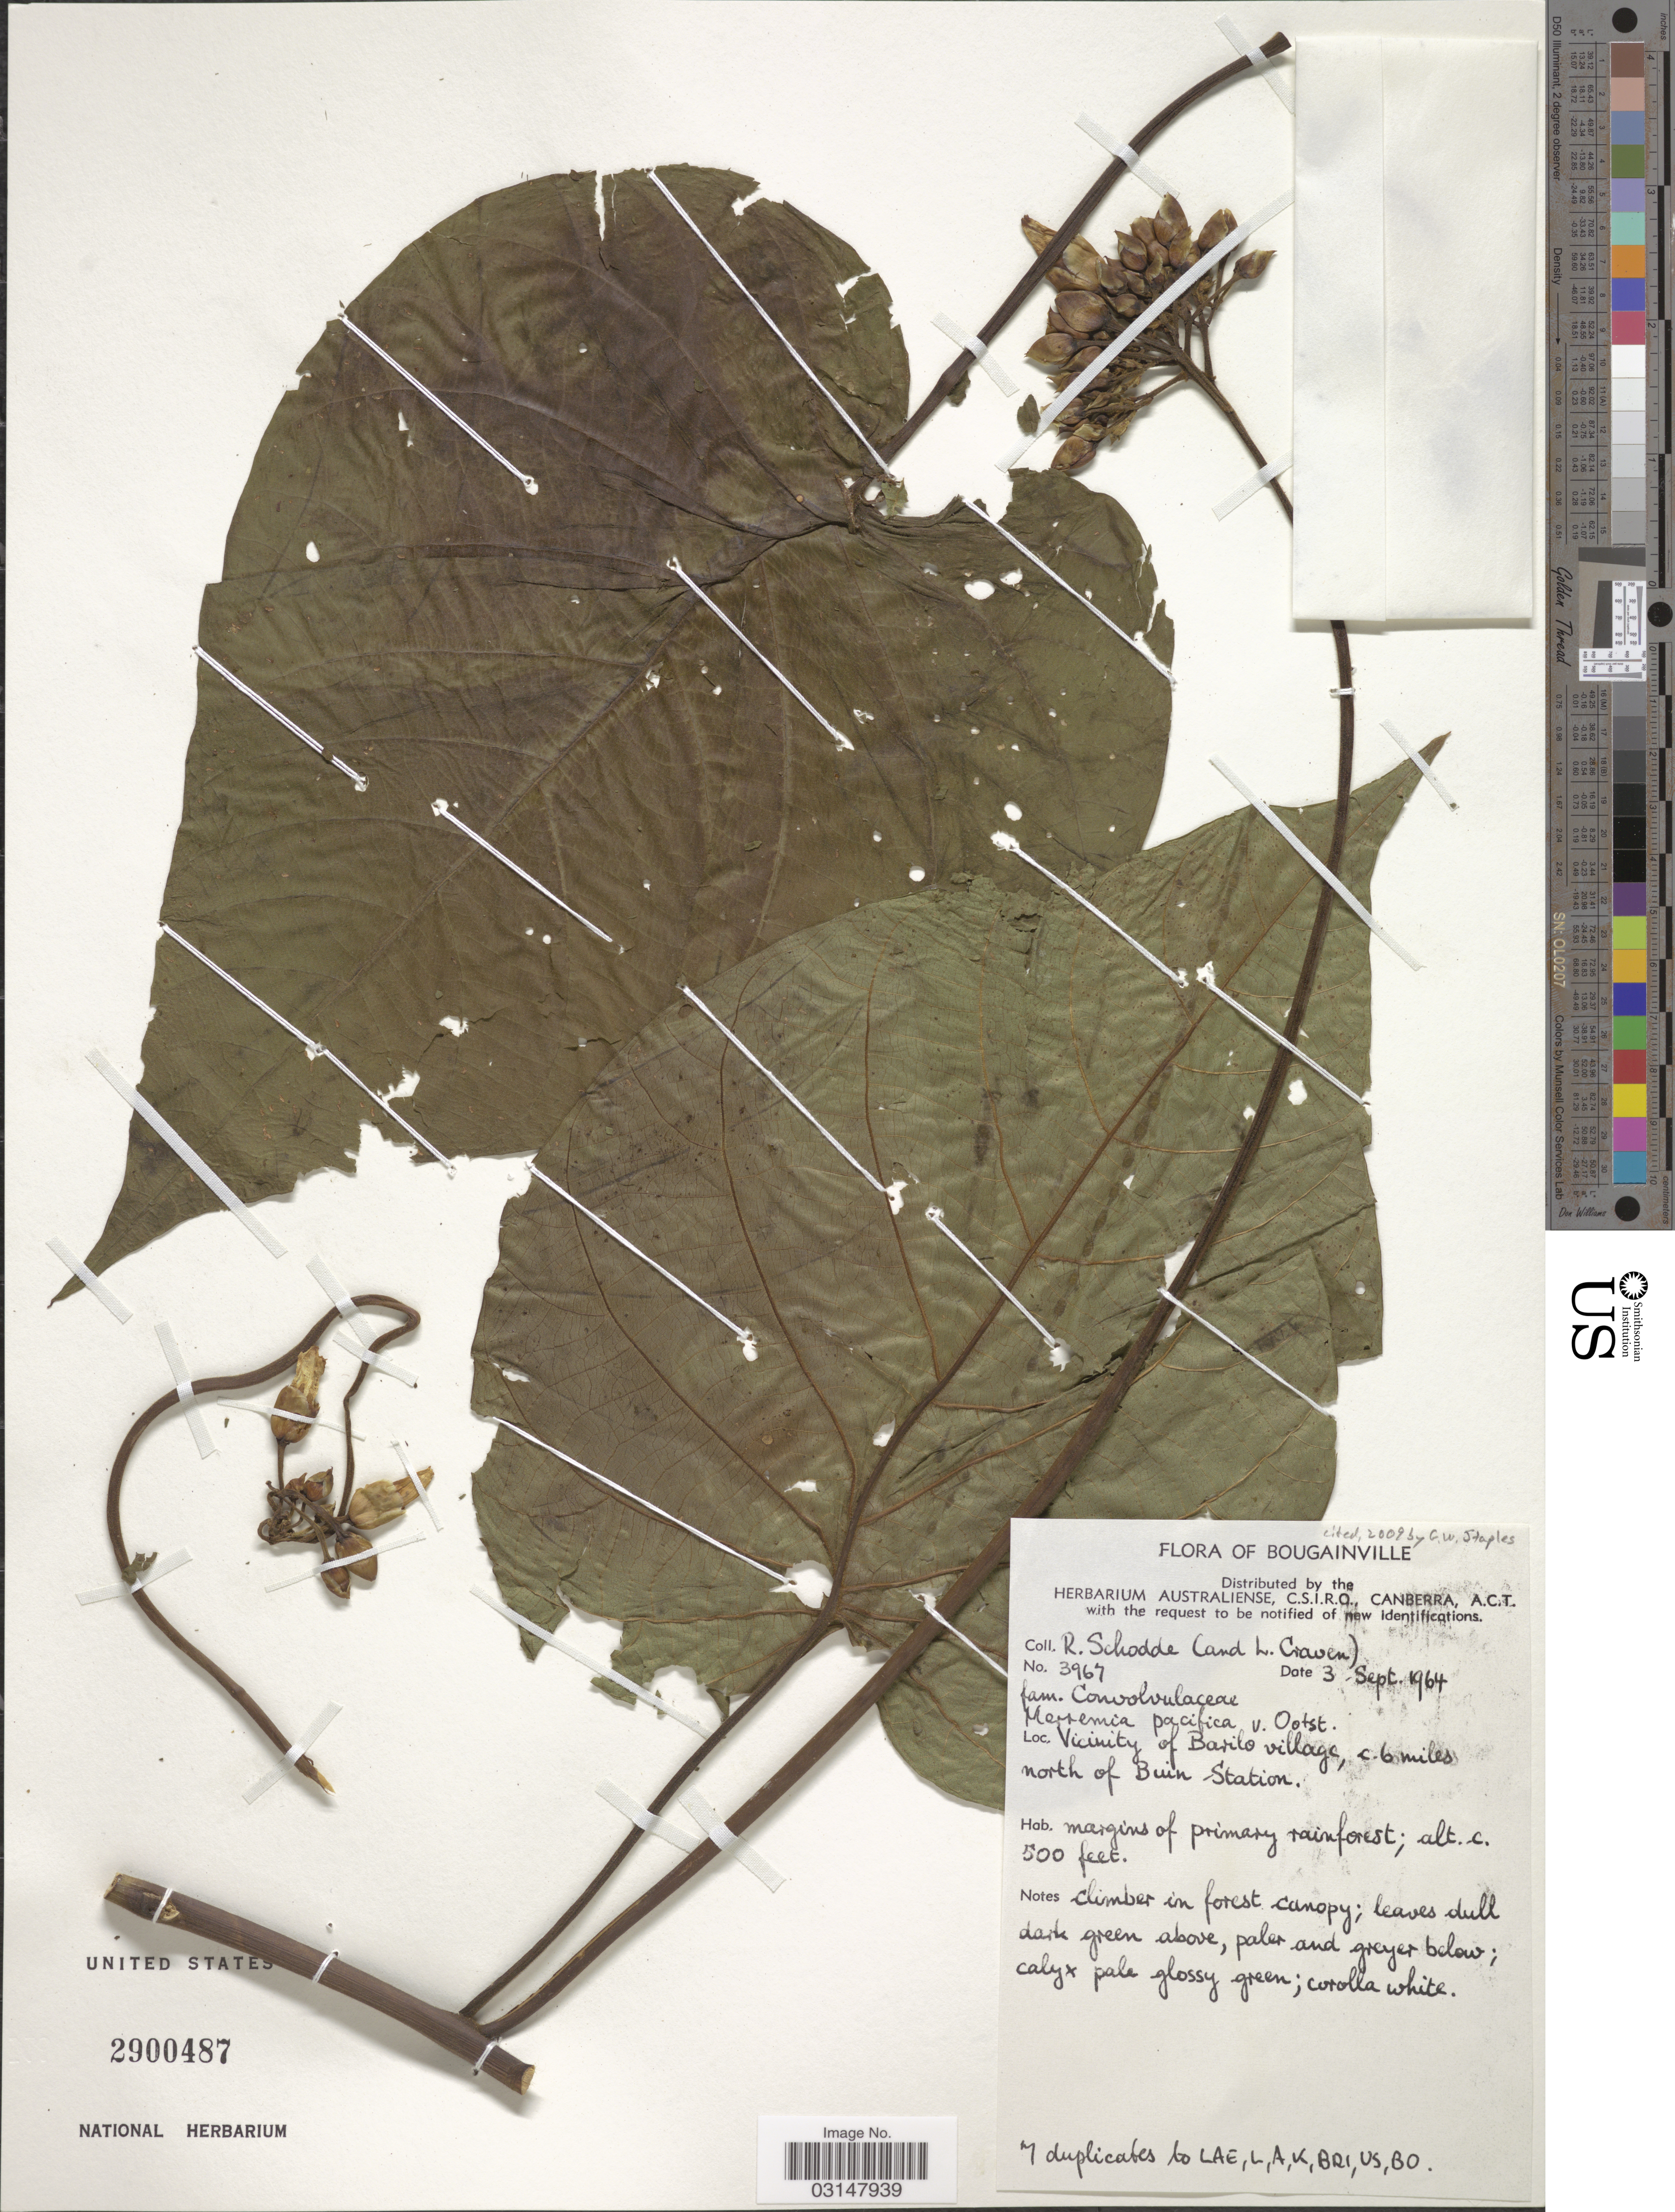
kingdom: Plantae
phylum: Tracheophyta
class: Magnoliopsida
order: Solanales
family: Convolvulaceae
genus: Decalobanthus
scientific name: Decalobanthus pacificus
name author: (Ooststr.) A. R. Simões & Staples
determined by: Wagner, W. L., (BOT), Smithsonian Institution - National Museum of Natural History (UNITED STATES)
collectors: R. Schodde & L. A. Craven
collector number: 3967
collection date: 1964-09-03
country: Papua New Guinea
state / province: Bougainville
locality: Bougainville. Vicinity of Barilo village, c. 6 miles north of Buin Station.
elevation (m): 152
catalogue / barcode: US 2900487